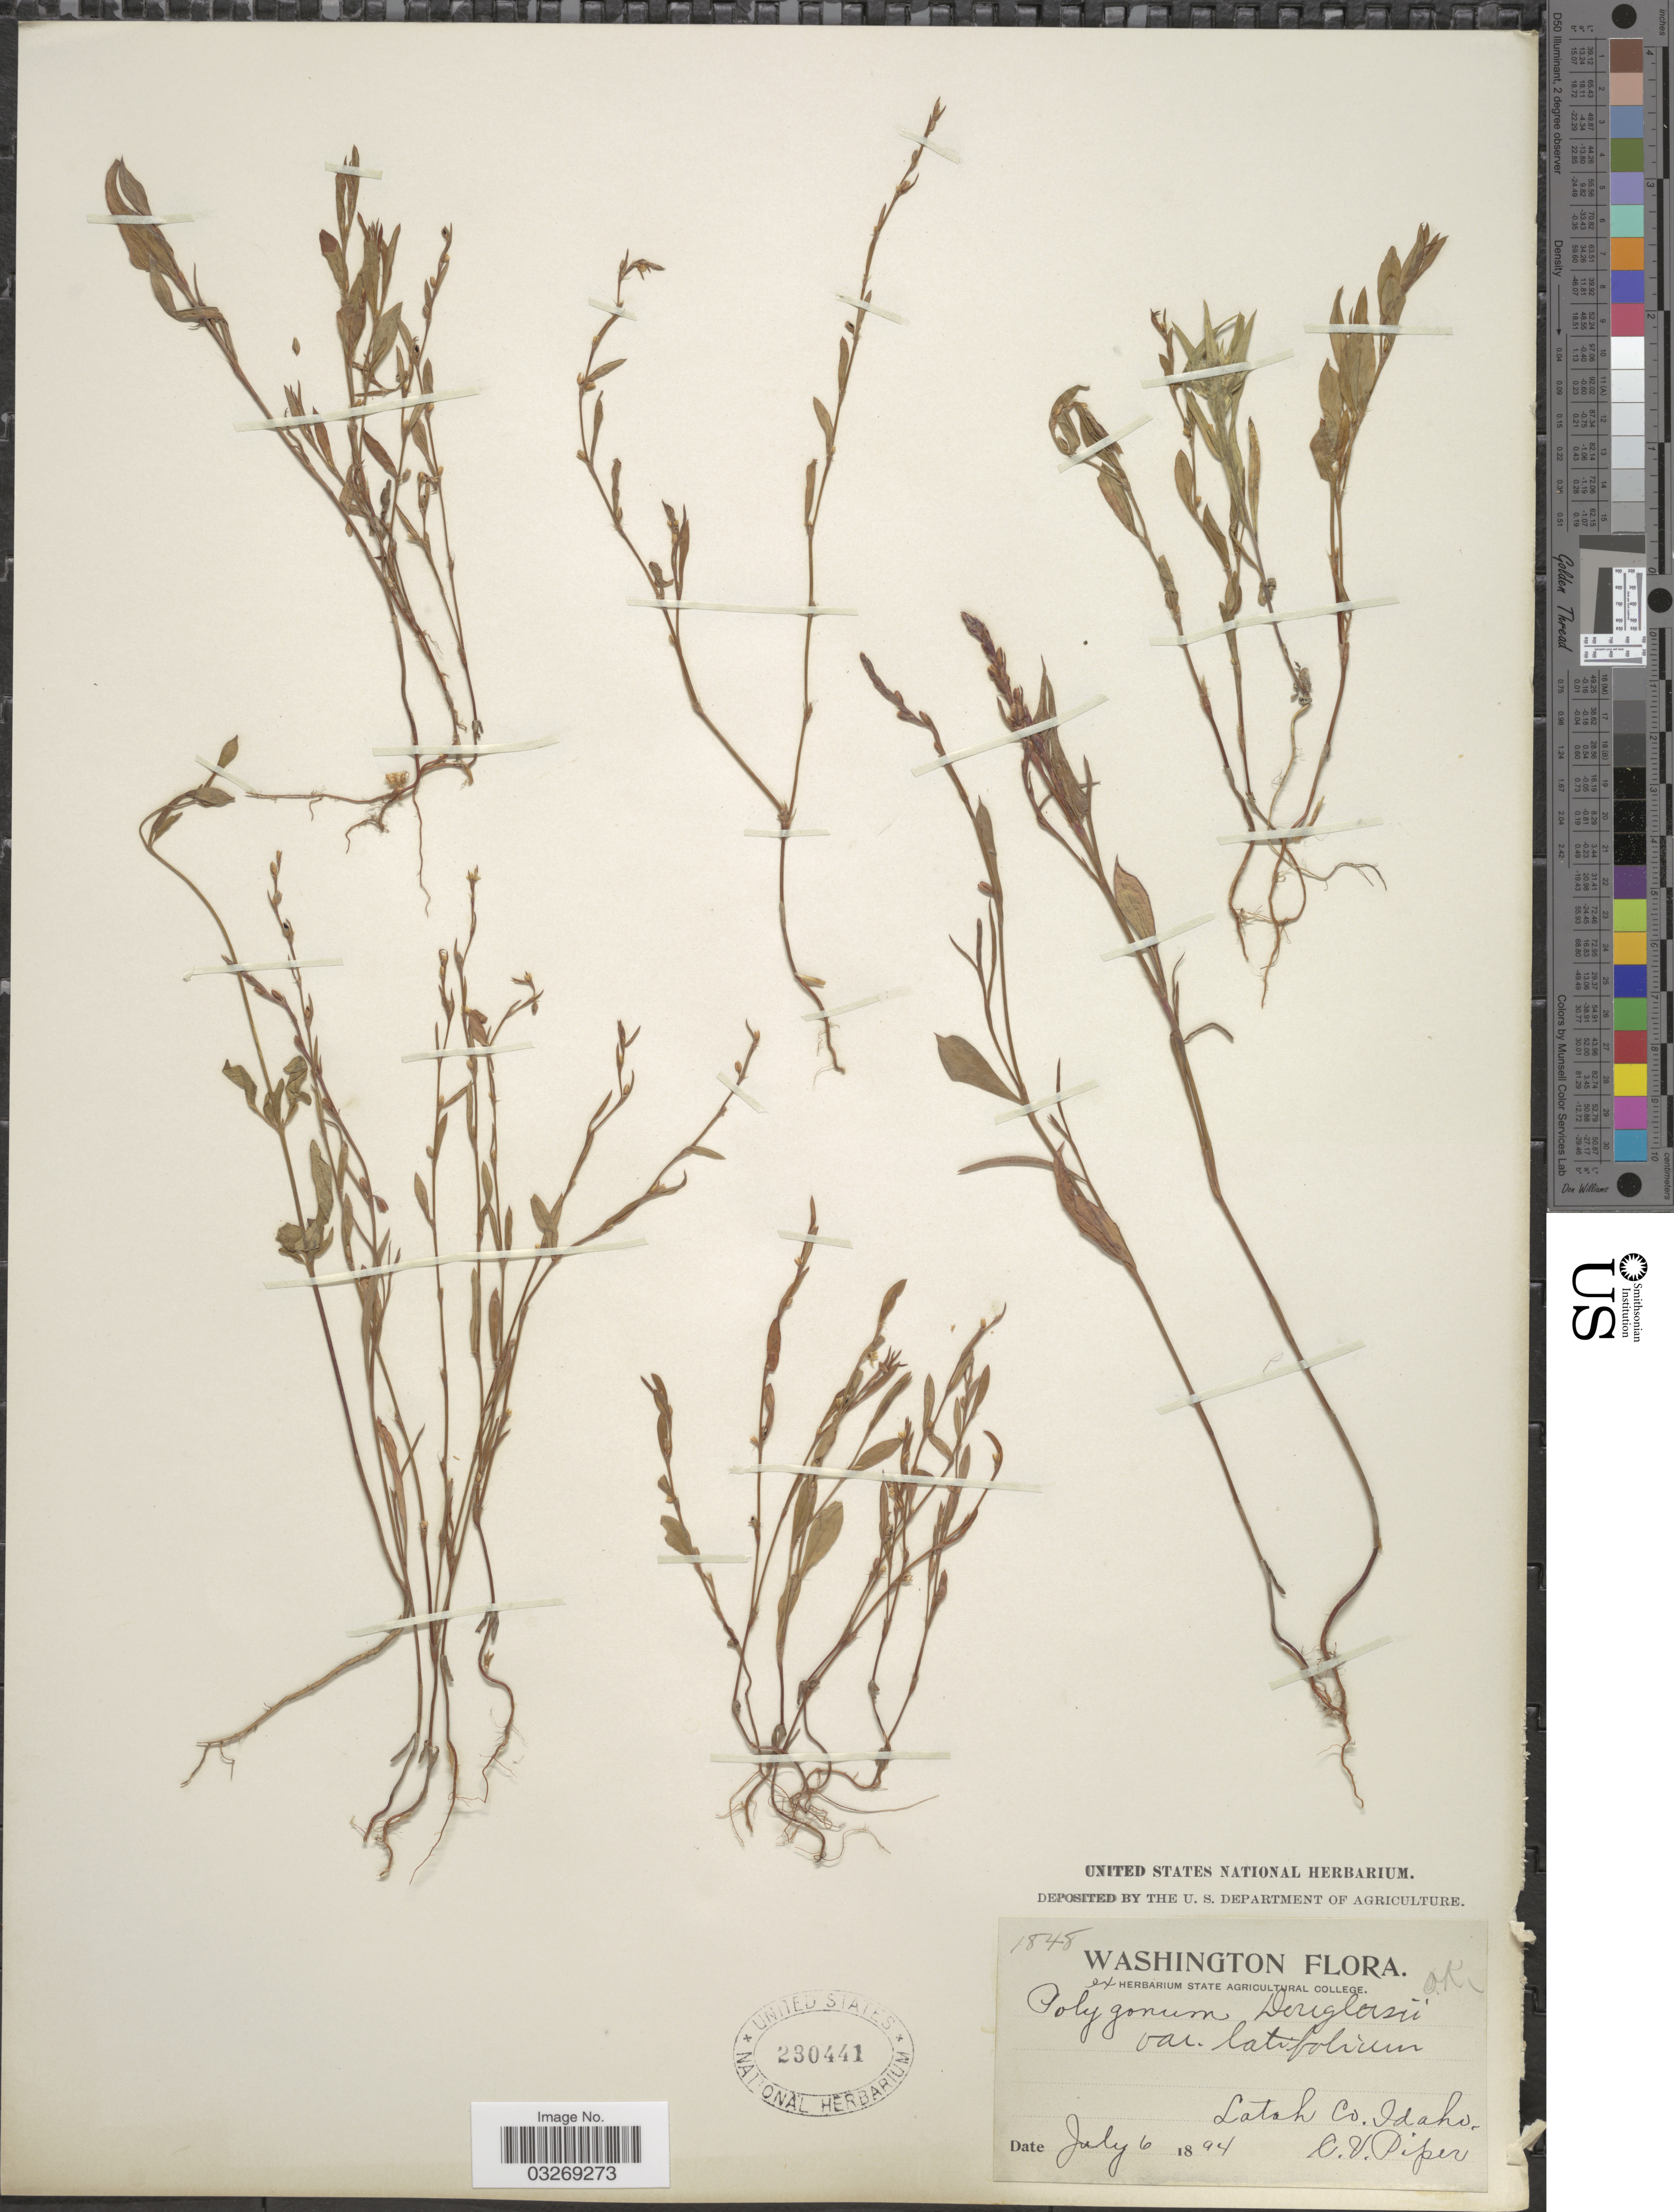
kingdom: Plantae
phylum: Tracheophyta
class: Magnoliopsida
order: Caryophyllales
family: Polygonaceae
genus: Polygonum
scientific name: Polygonum douglasii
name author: Greene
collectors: C. V. Piper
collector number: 1848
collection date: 1894-07-06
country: United States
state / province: Idaho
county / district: Latah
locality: Latah Co.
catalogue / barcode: US 230441